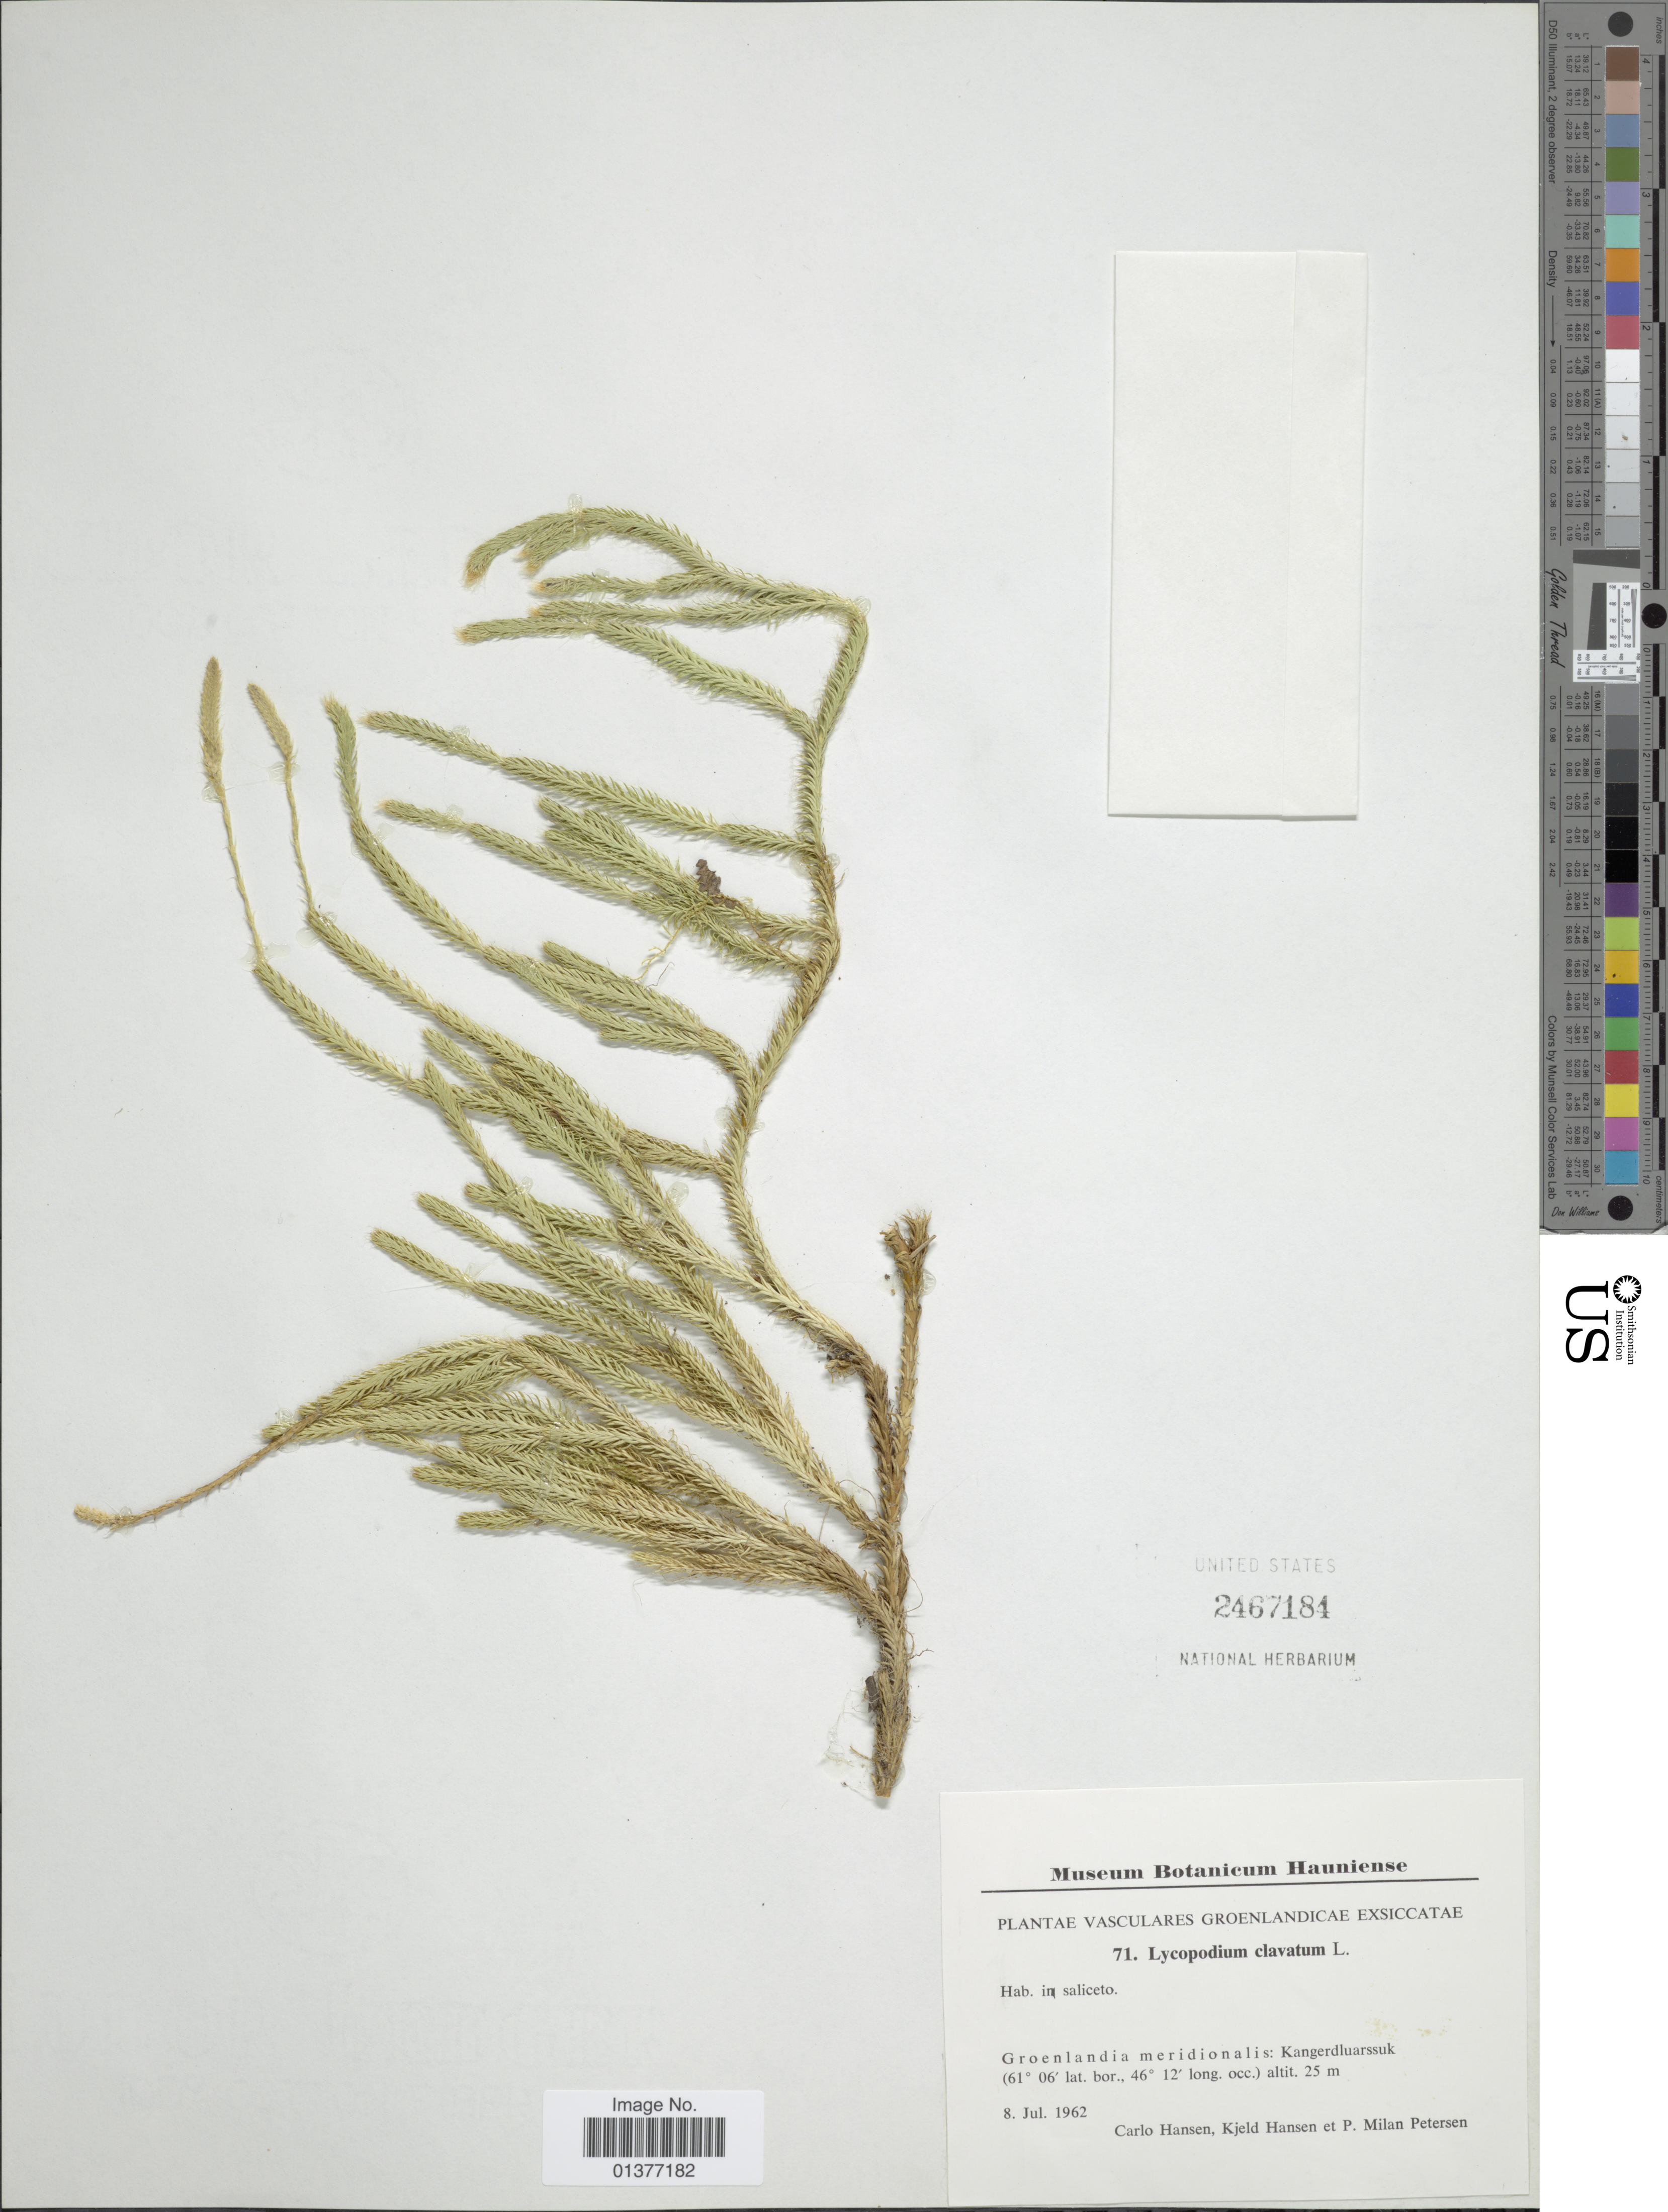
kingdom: Plantae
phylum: Tracheophyta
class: Lycopodiopsida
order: Lycopodiales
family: Lycopodiaceae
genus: Lycopodium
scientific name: Lycopodium clavatum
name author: L.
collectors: C. Hansen, K. Hansen & P. Petersen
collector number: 71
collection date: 1962-07-08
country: Greenland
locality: Groenlandia meridionalis: Kangerdluarssuk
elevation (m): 25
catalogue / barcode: US 2467184